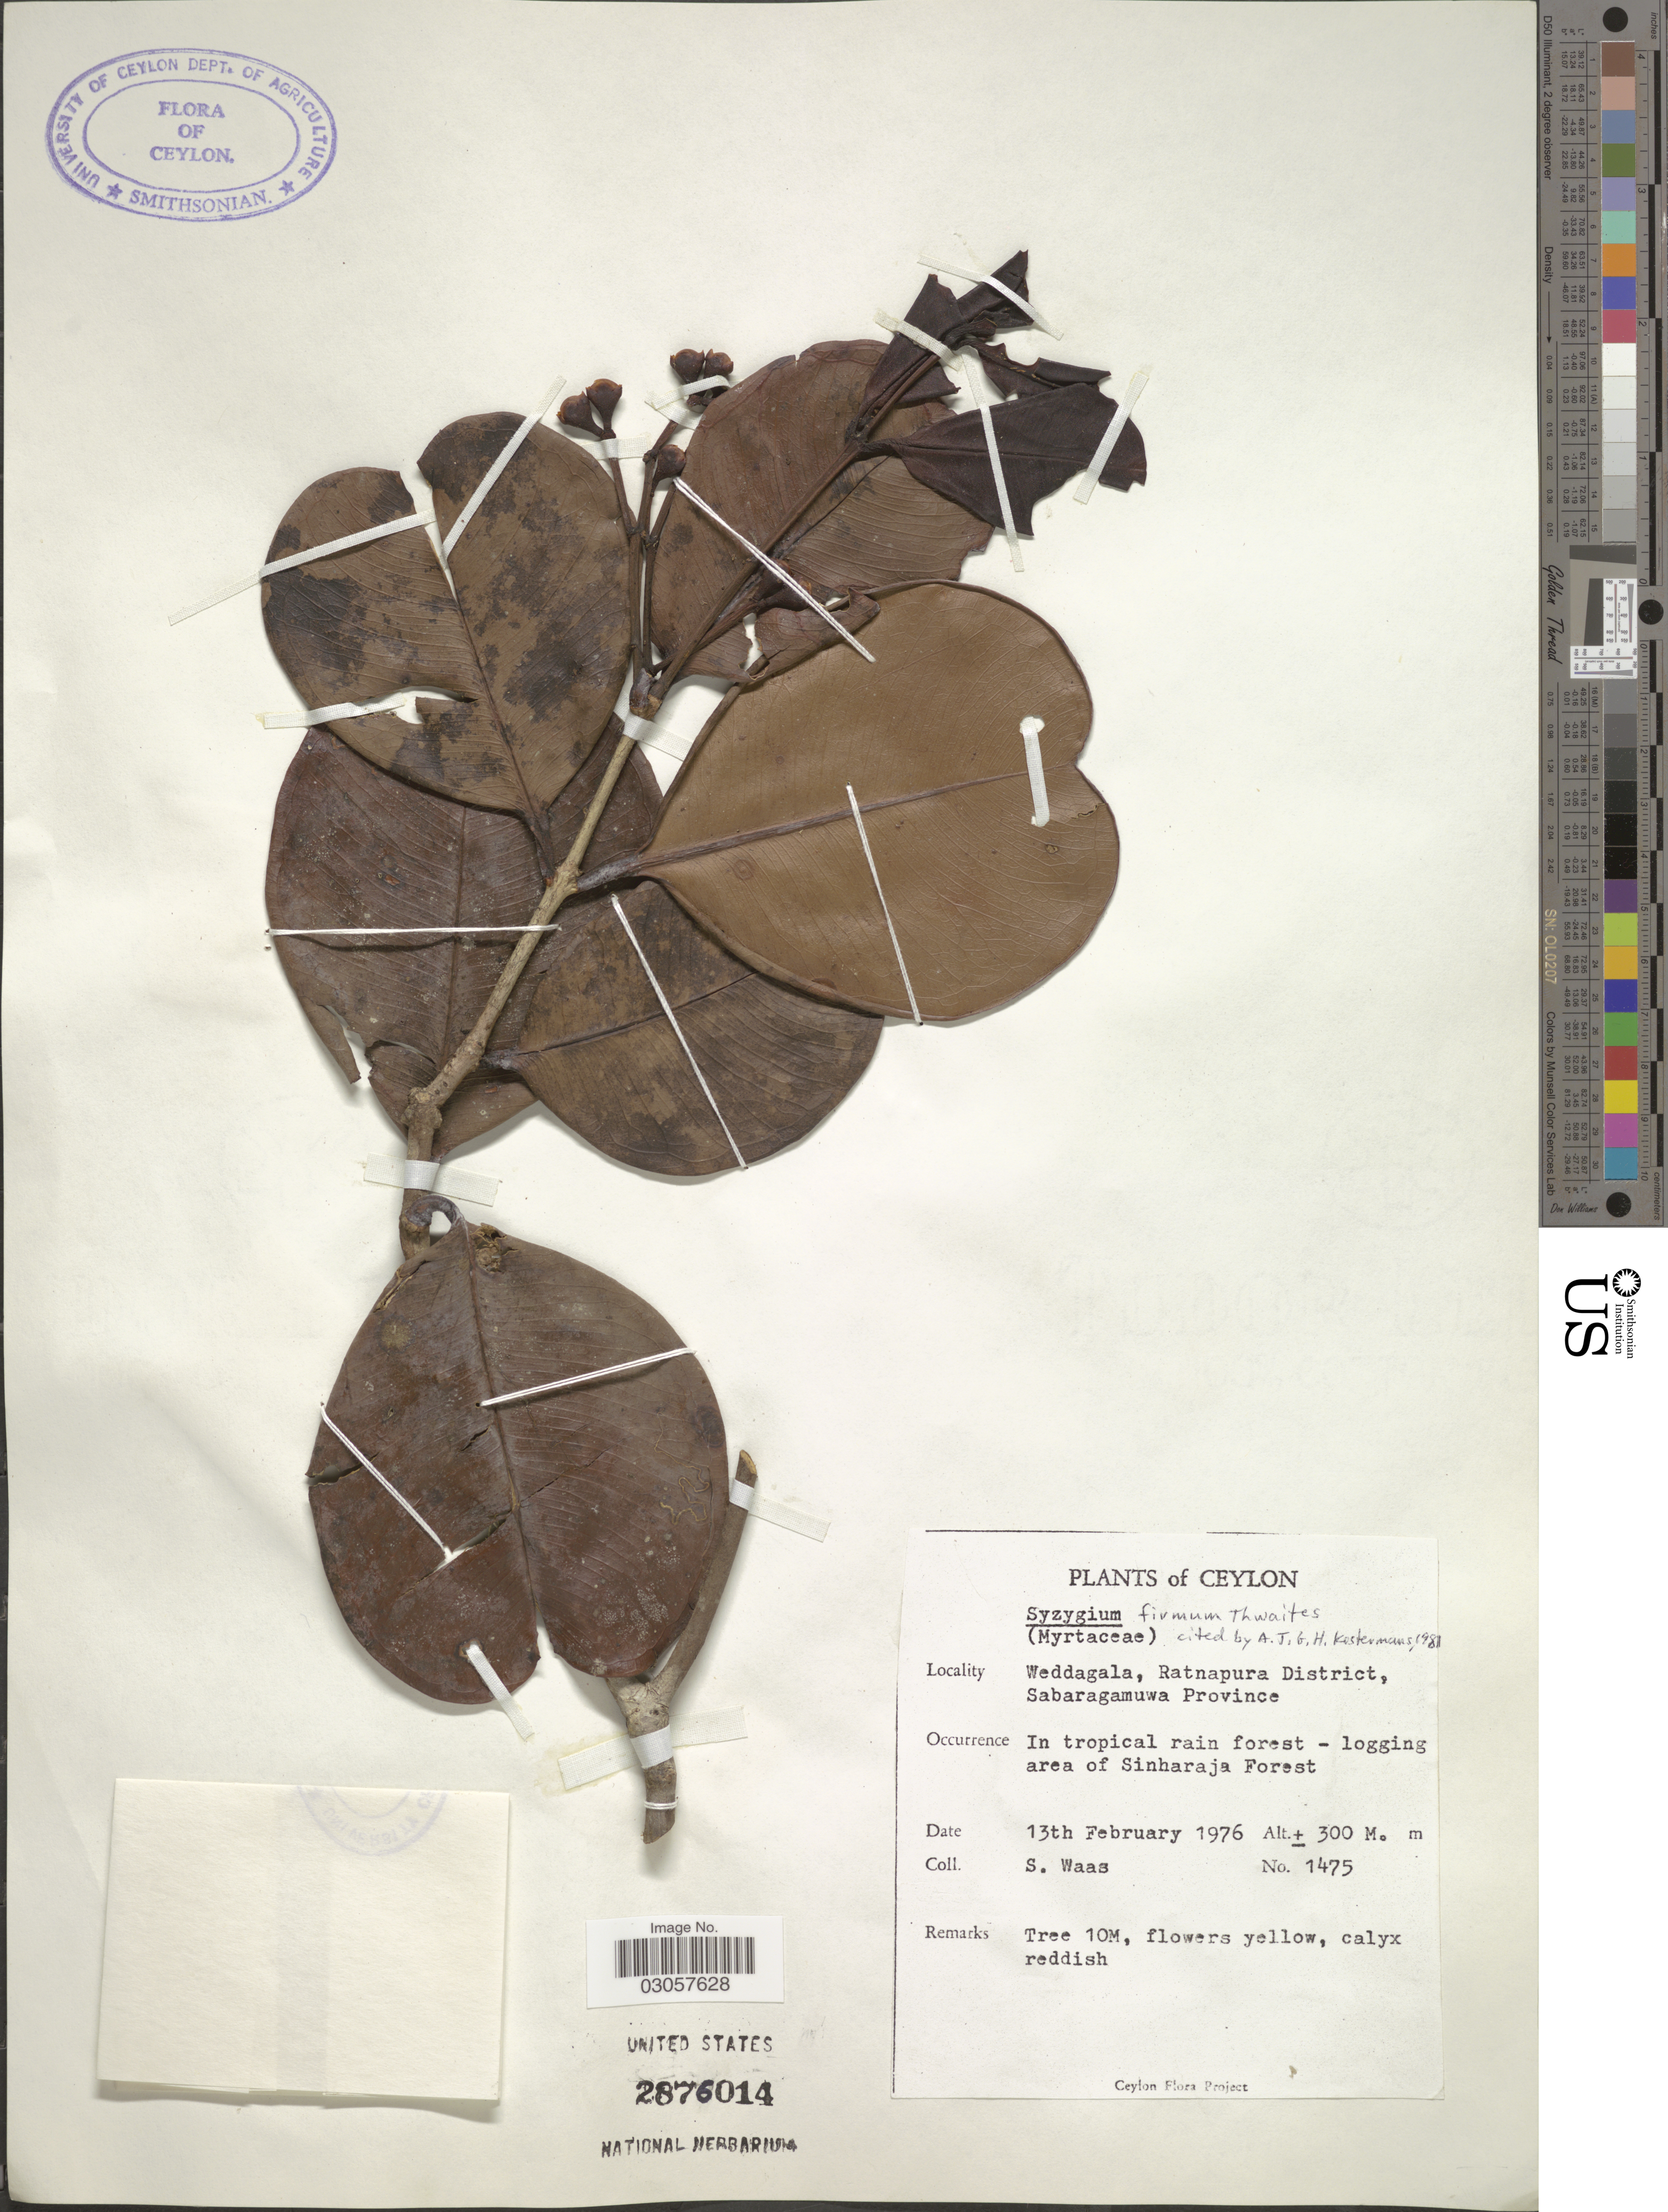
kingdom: Plantae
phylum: Tracheophyta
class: Magnoliopsida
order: Myrtales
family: Myrtaceae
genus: Syzygium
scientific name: Syzygium firmum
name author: (Blume) Thwaites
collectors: S. Waas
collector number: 1475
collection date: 1976-02-13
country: Sri Lanka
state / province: Sabaragamuwa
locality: Ceylon. Weddagala, Ratnapura District. Logging area of Sinharaja Forest.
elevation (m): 300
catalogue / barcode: US 2876014